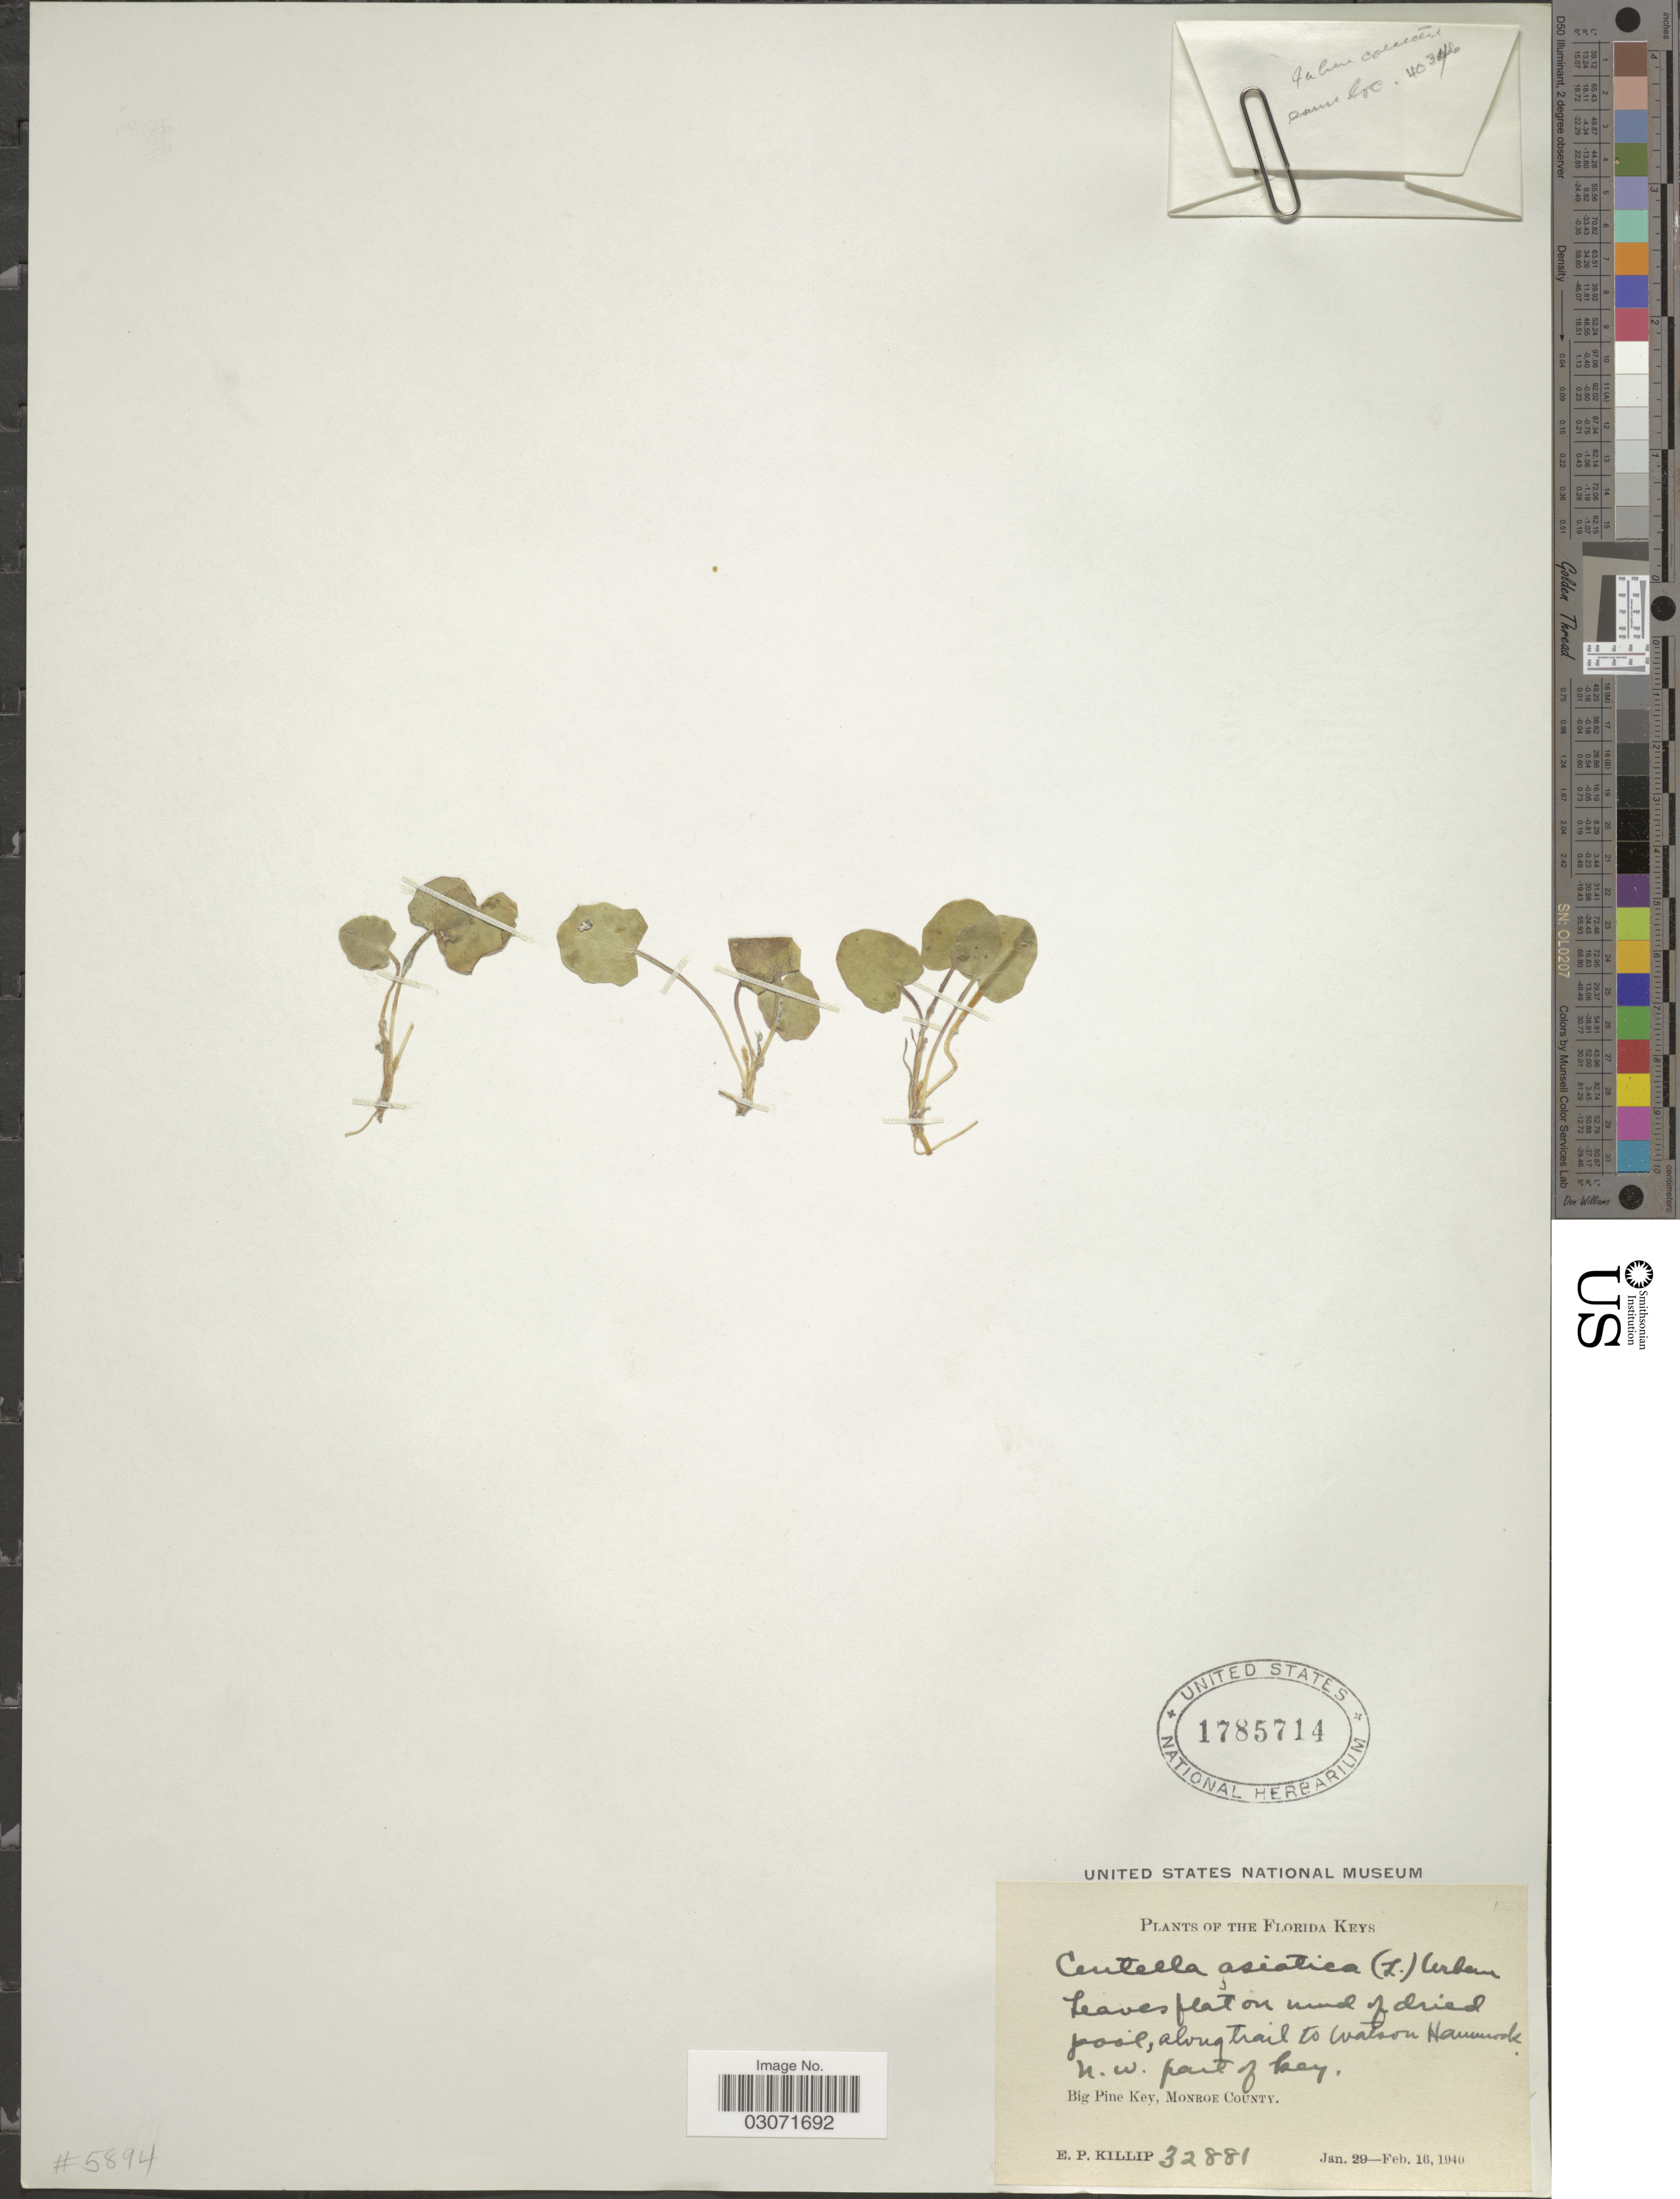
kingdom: Plantae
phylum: Tracheophyta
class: Magnoliopsida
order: Apiales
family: Apiaceae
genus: Centella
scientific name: Centella asiatica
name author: (L.) Urb.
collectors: E. P. Killip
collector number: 32881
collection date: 1940-01-29/1940-02-16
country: United States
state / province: Florida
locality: The Florida Keys. Along trail to Watson Hammock. N. w. part of key. Big Pine Key, Monroe County.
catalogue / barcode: US 1785714